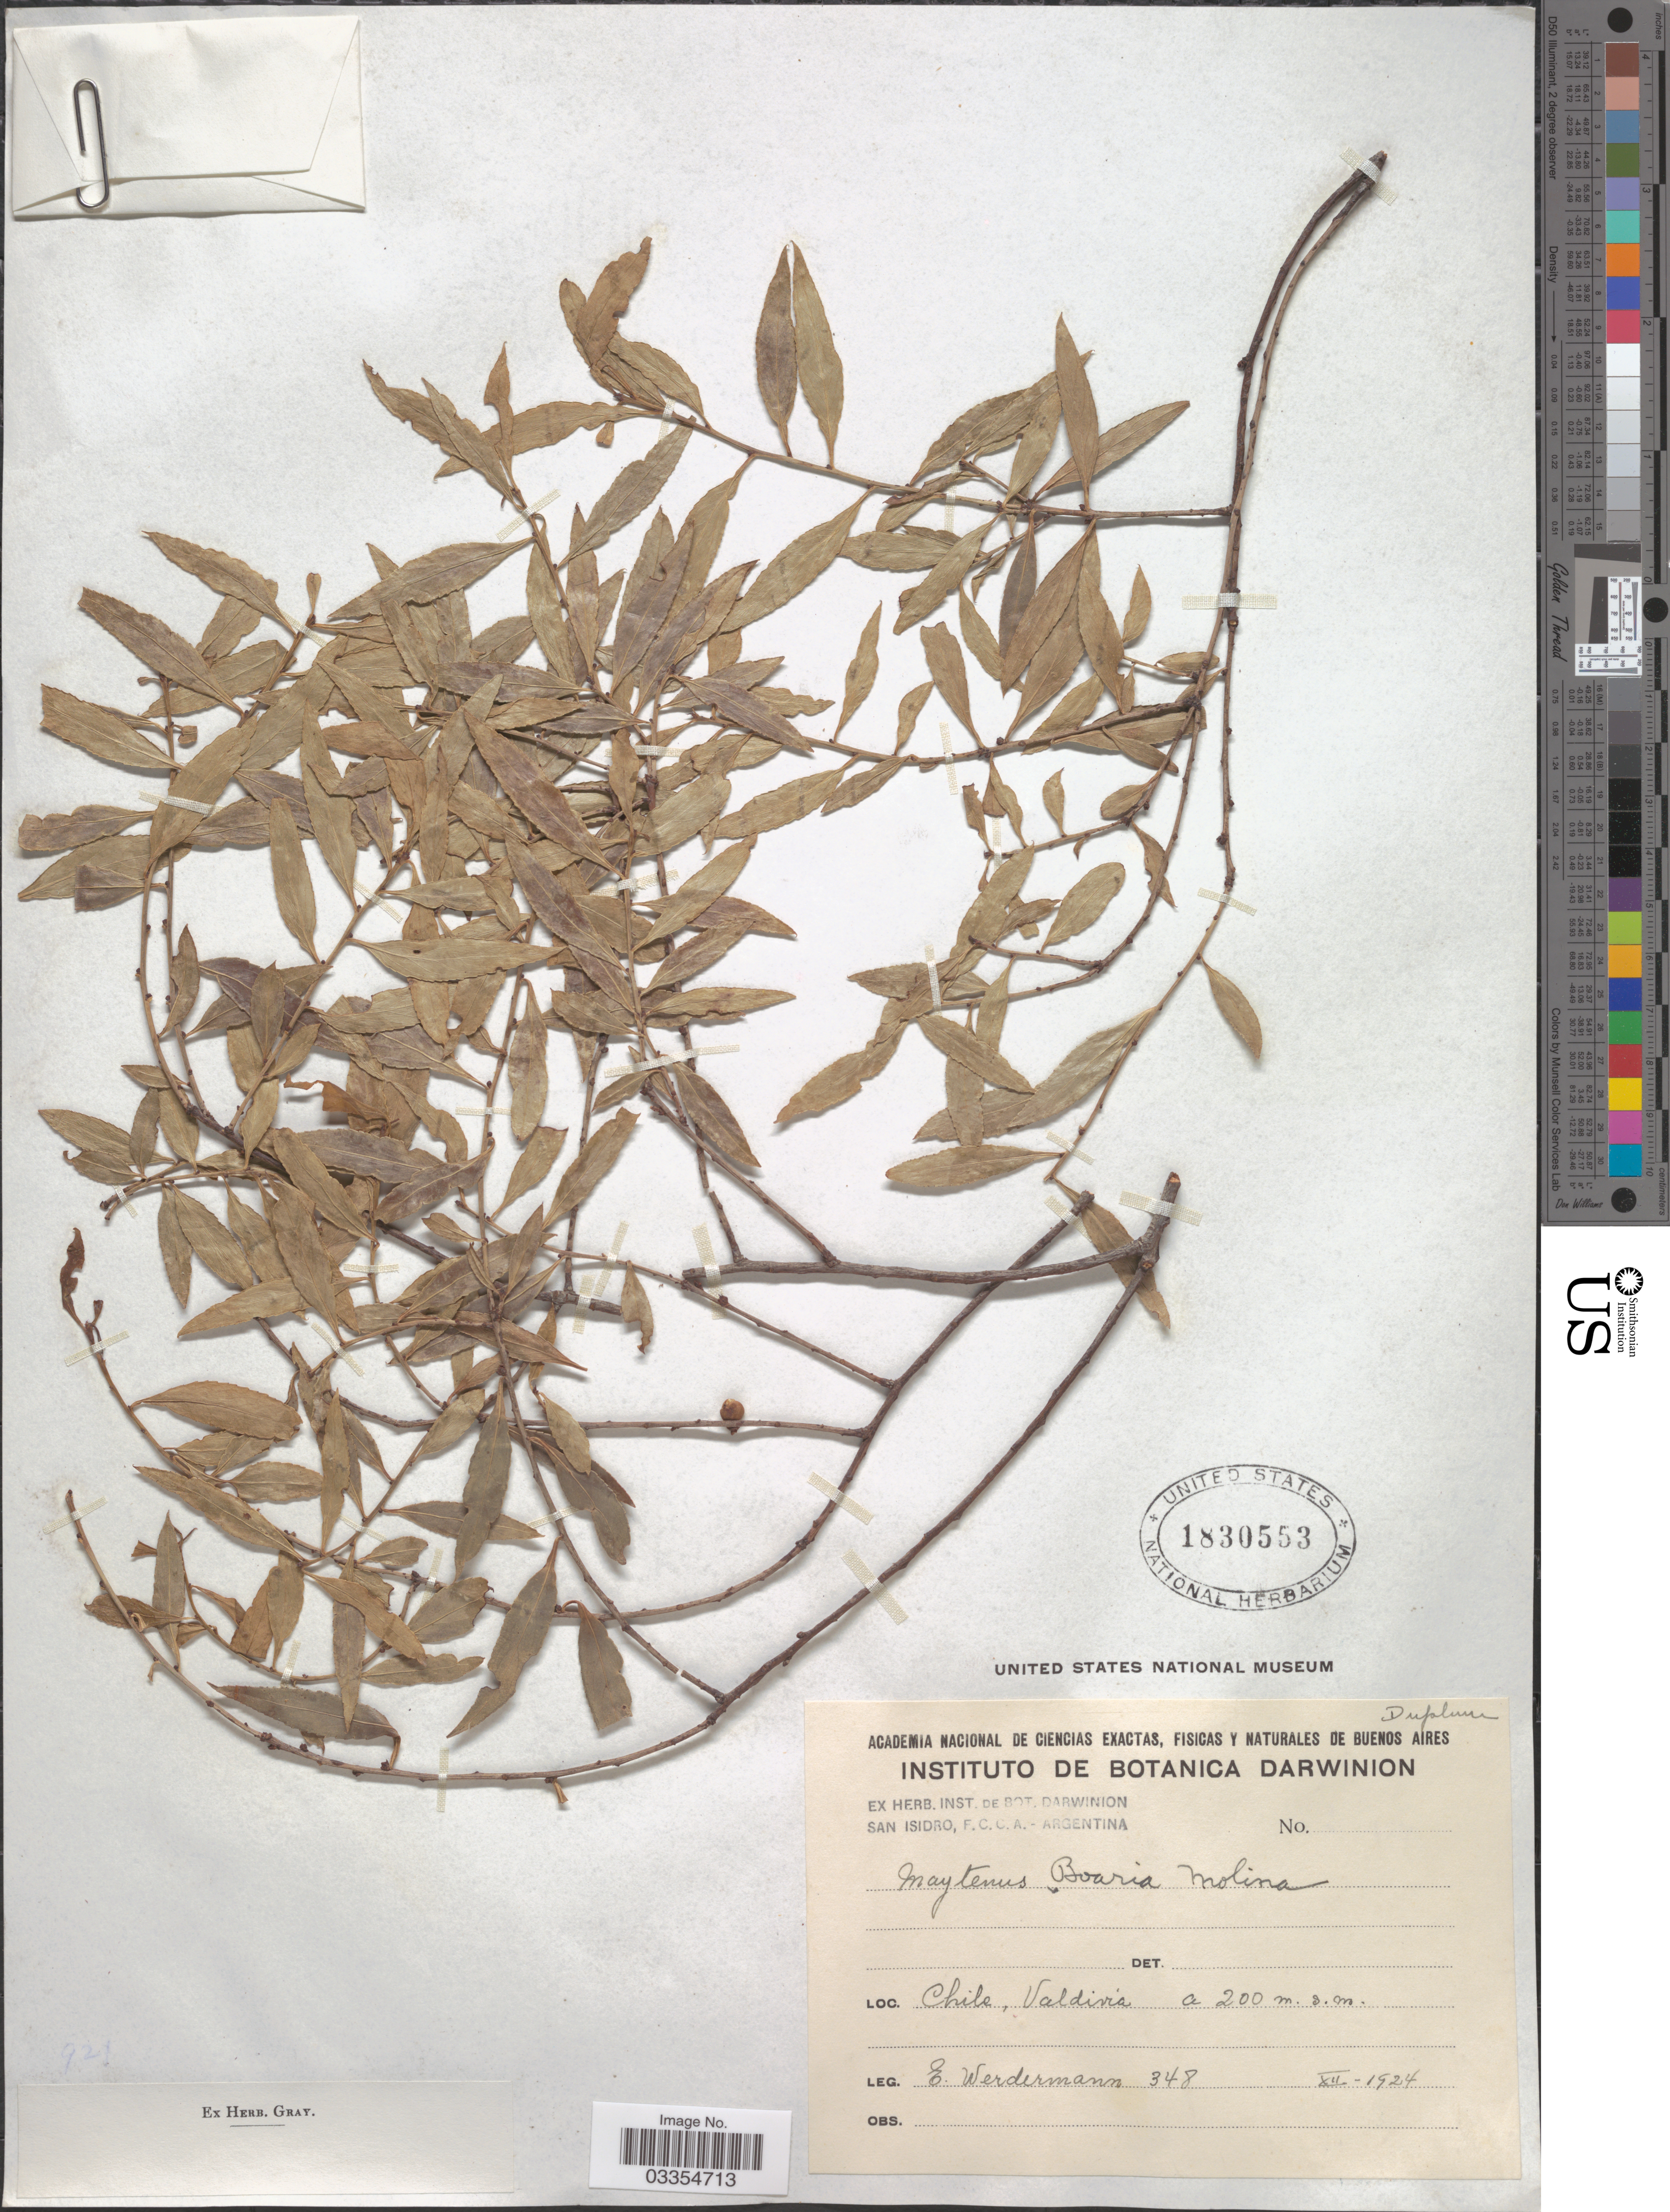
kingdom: Plantae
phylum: Tracheophyta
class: Magnoliopsida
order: Celastrales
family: Celastraceae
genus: Maytenus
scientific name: Maytenus boaria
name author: Molina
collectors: E. Werdermann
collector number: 348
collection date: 1924-12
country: Chile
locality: Valdivia.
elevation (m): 200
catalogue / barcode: US 1830553